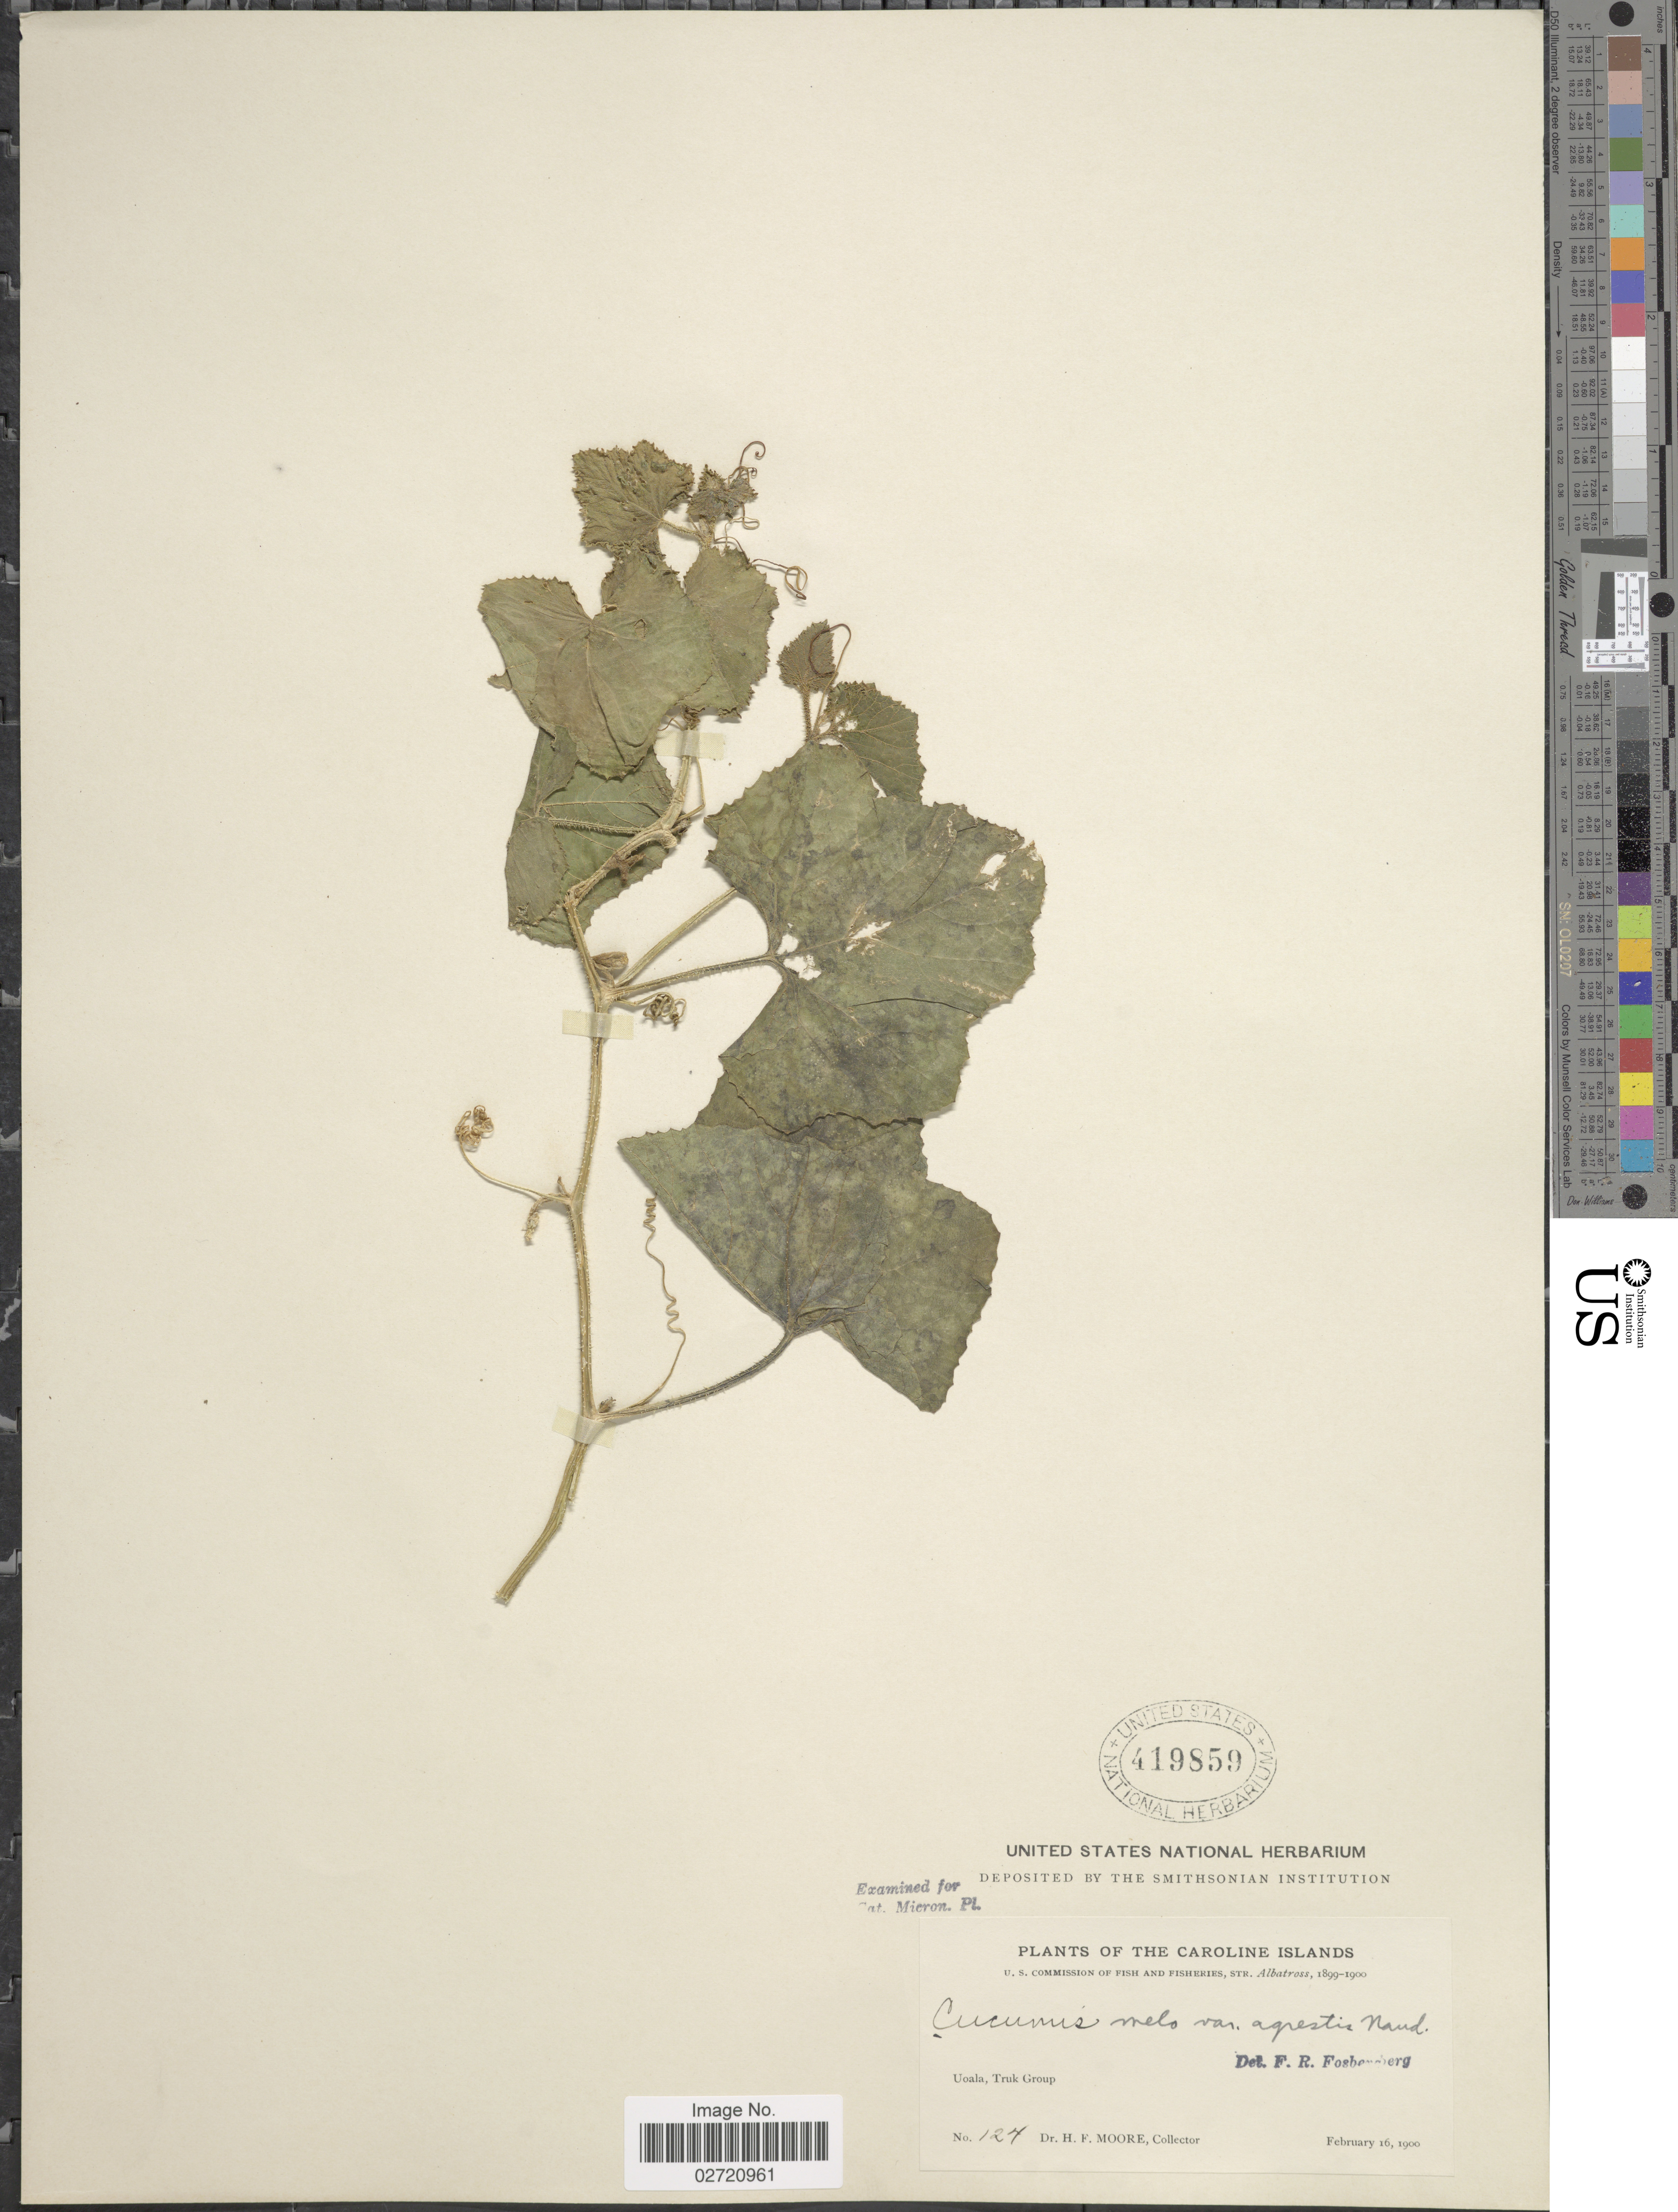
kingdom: Plantae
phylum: Tracheophyta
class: Magnoliopsida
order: Cucurbitales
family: Cucurbitaceae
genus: Cucumis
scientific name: Cucumis melo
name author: L.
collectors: D. Moore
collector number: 124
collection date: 1900-02-16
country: Micronesia, Federated States of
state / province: Truk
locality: Caroline Islands. Uoala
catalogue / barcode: US 419859